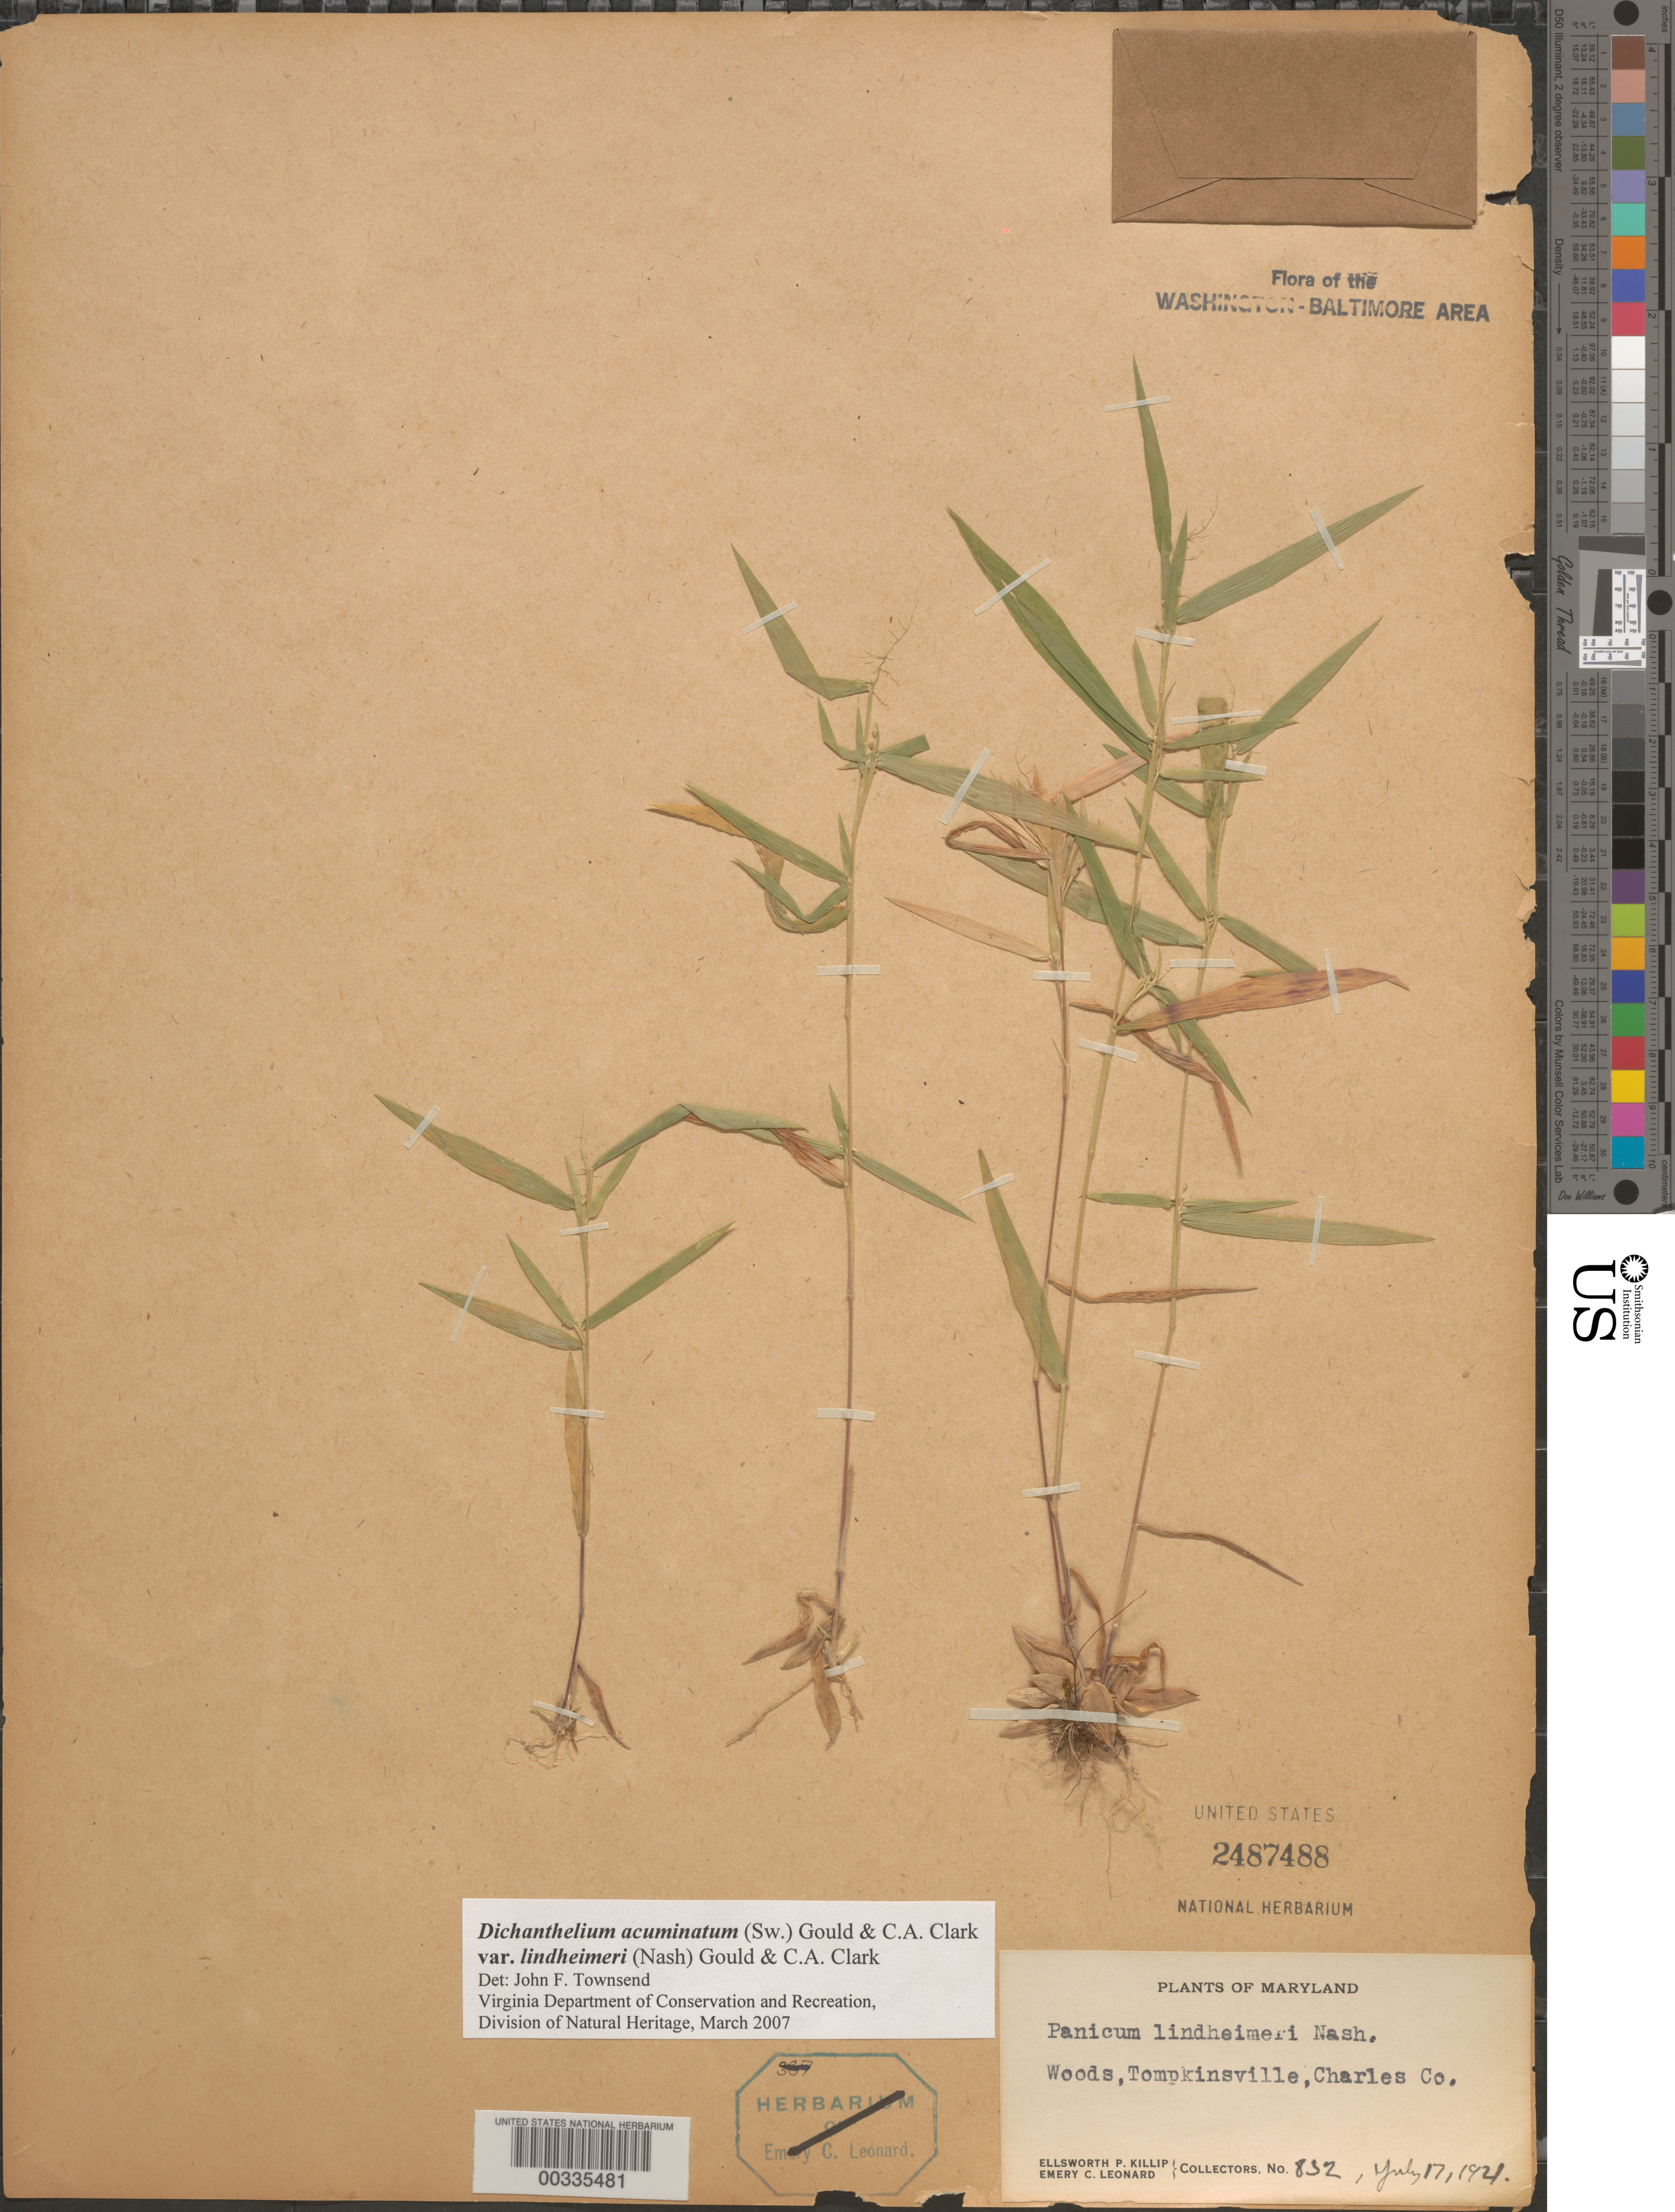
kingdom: Plantae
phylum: Tracheophyta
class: Liliopsida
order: Poales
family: Poaceae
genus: Dichanthelium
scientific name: Dichanthelium acuminatum var. lindheimeri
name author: (Nash) Gould & C.A. Clark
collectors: E. P. Killip & E. C. Leonard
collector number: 832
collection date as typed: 17 Jul 1921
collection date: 1921-07-17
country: United States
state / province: Maryland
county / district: Charles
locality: Tompkinsville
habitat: Woods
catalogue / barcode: US 2487488